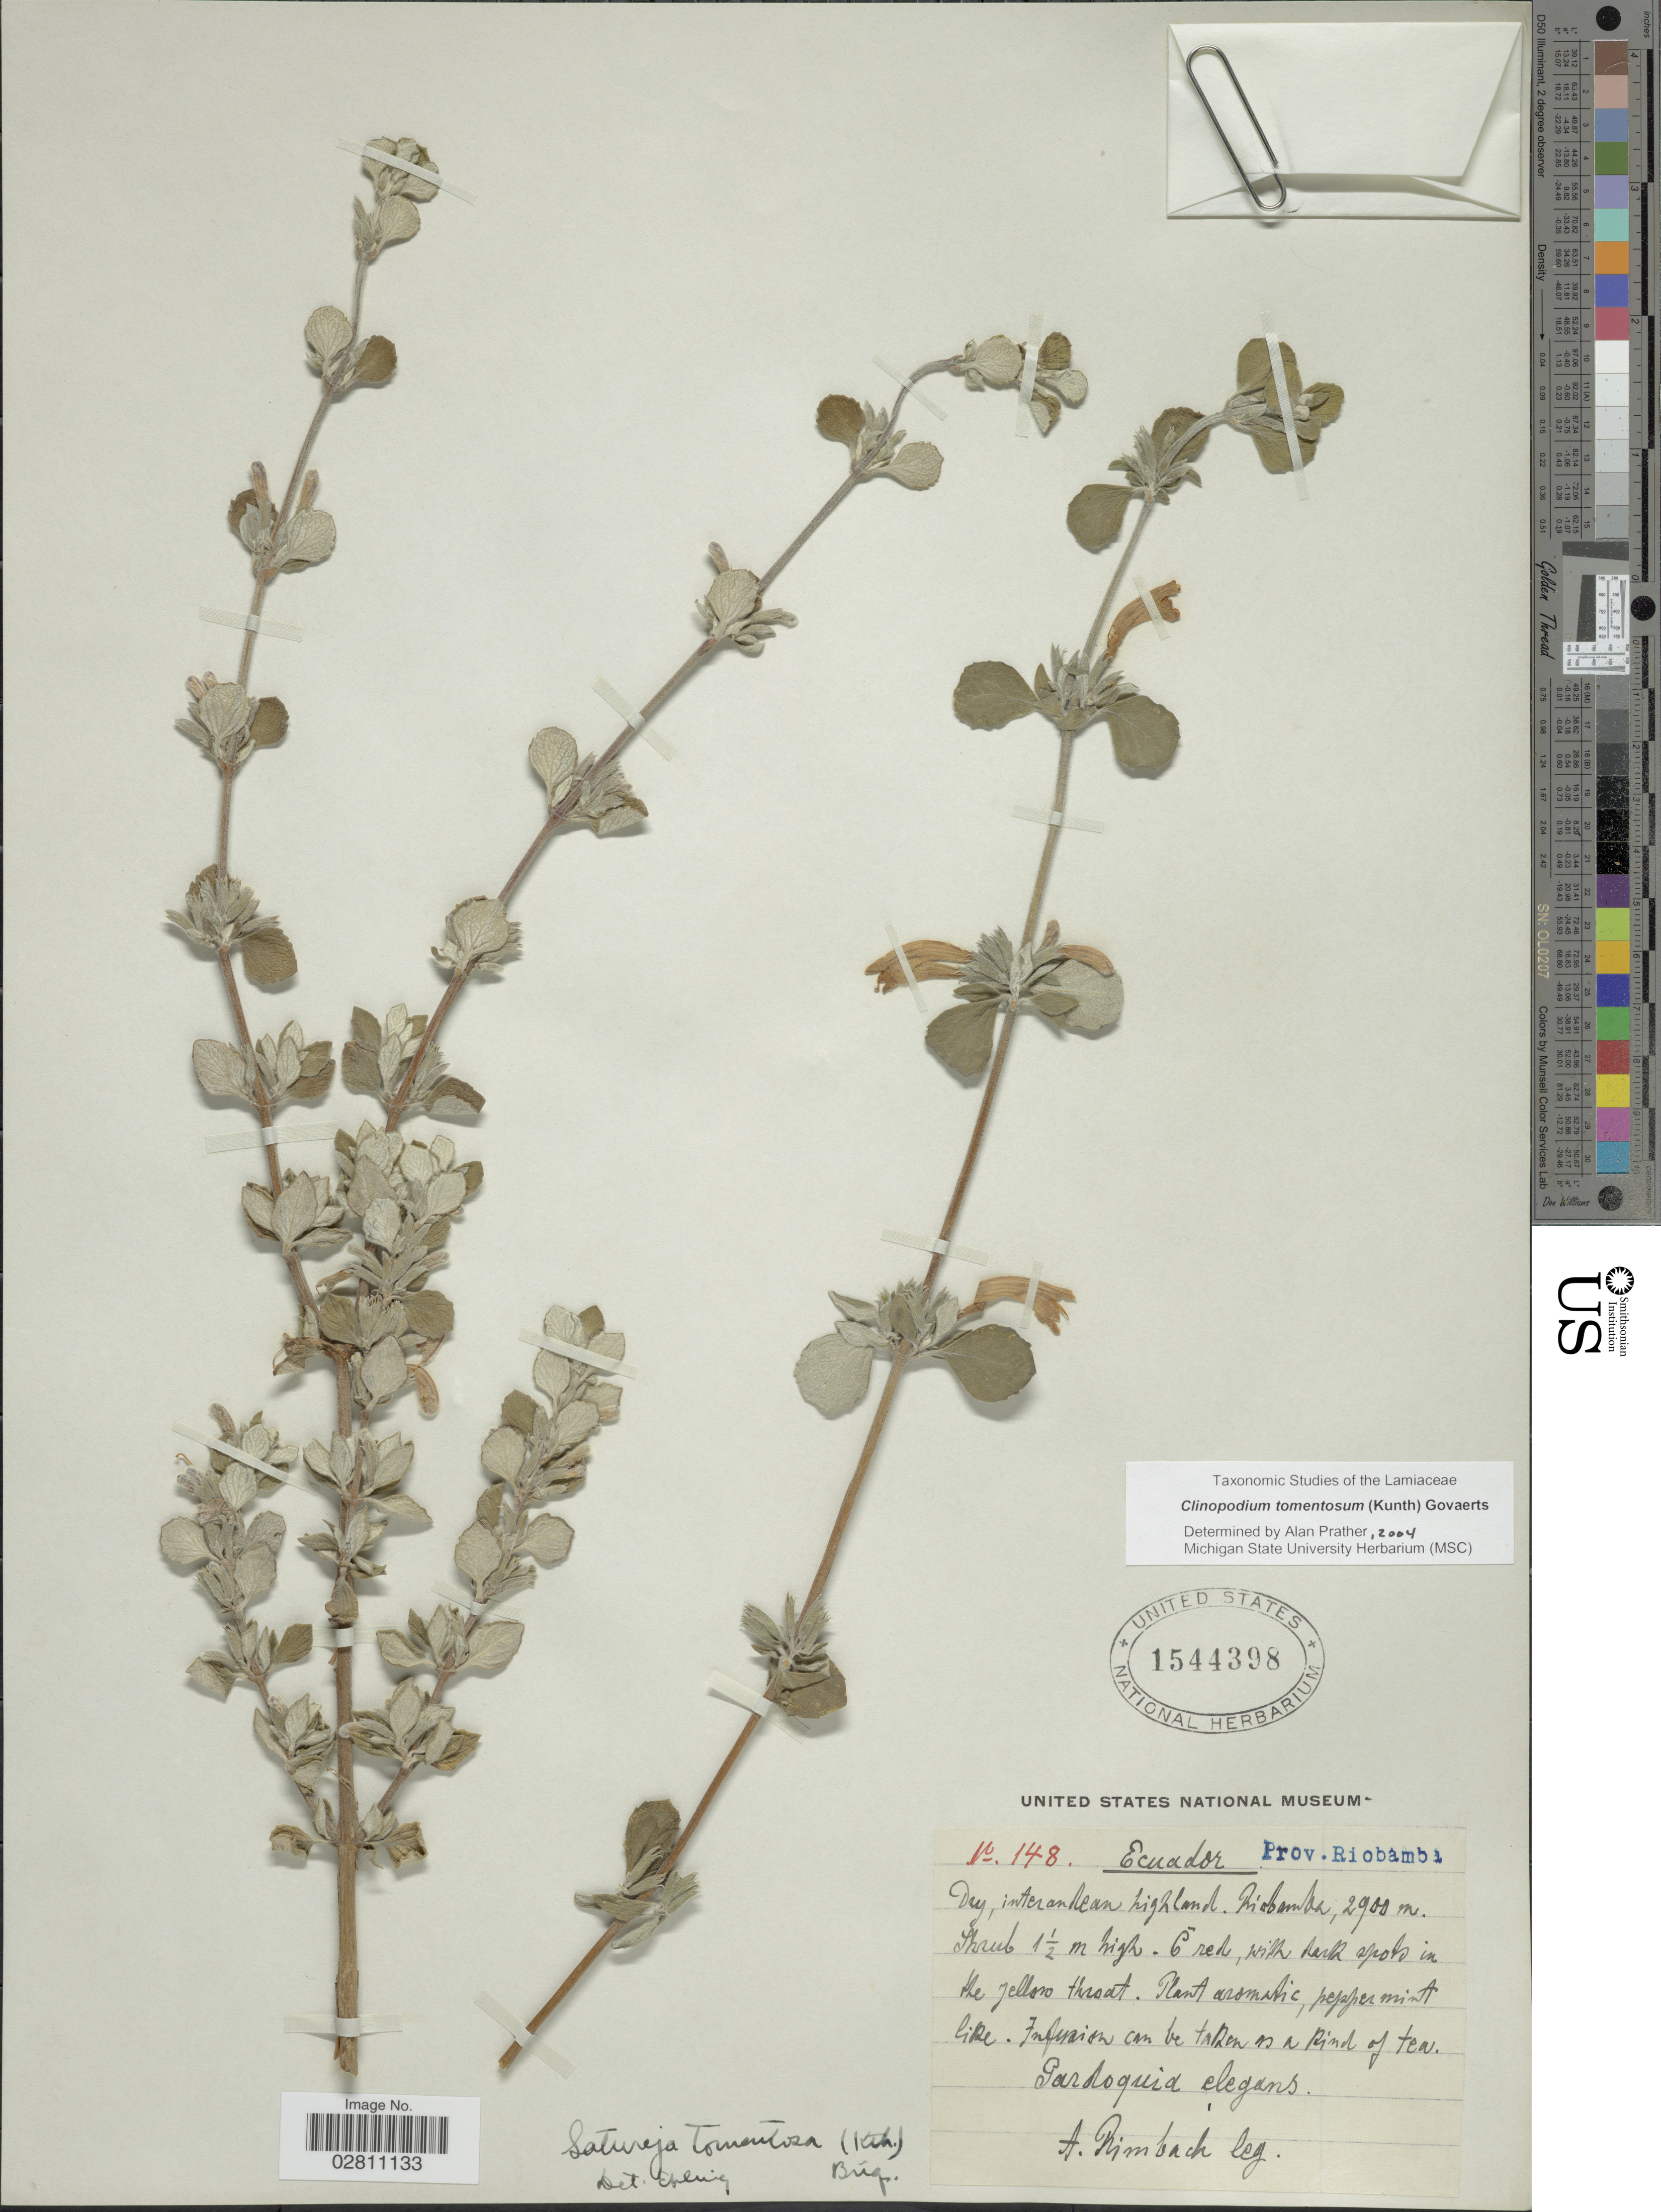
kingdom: Plantae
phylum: Tracheophyta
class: Magnoliopsida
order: Lamiales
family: Lamiaceae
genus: Clinopodium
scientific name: Clinopodium tomentosum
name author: (Kunth) Govaerts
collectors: A. Rimbach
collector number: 148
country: Ecuador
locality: Prov.: Riobamba, Dry, interandean highland, Riobamba.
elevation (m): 2900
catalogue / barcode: US 1544398